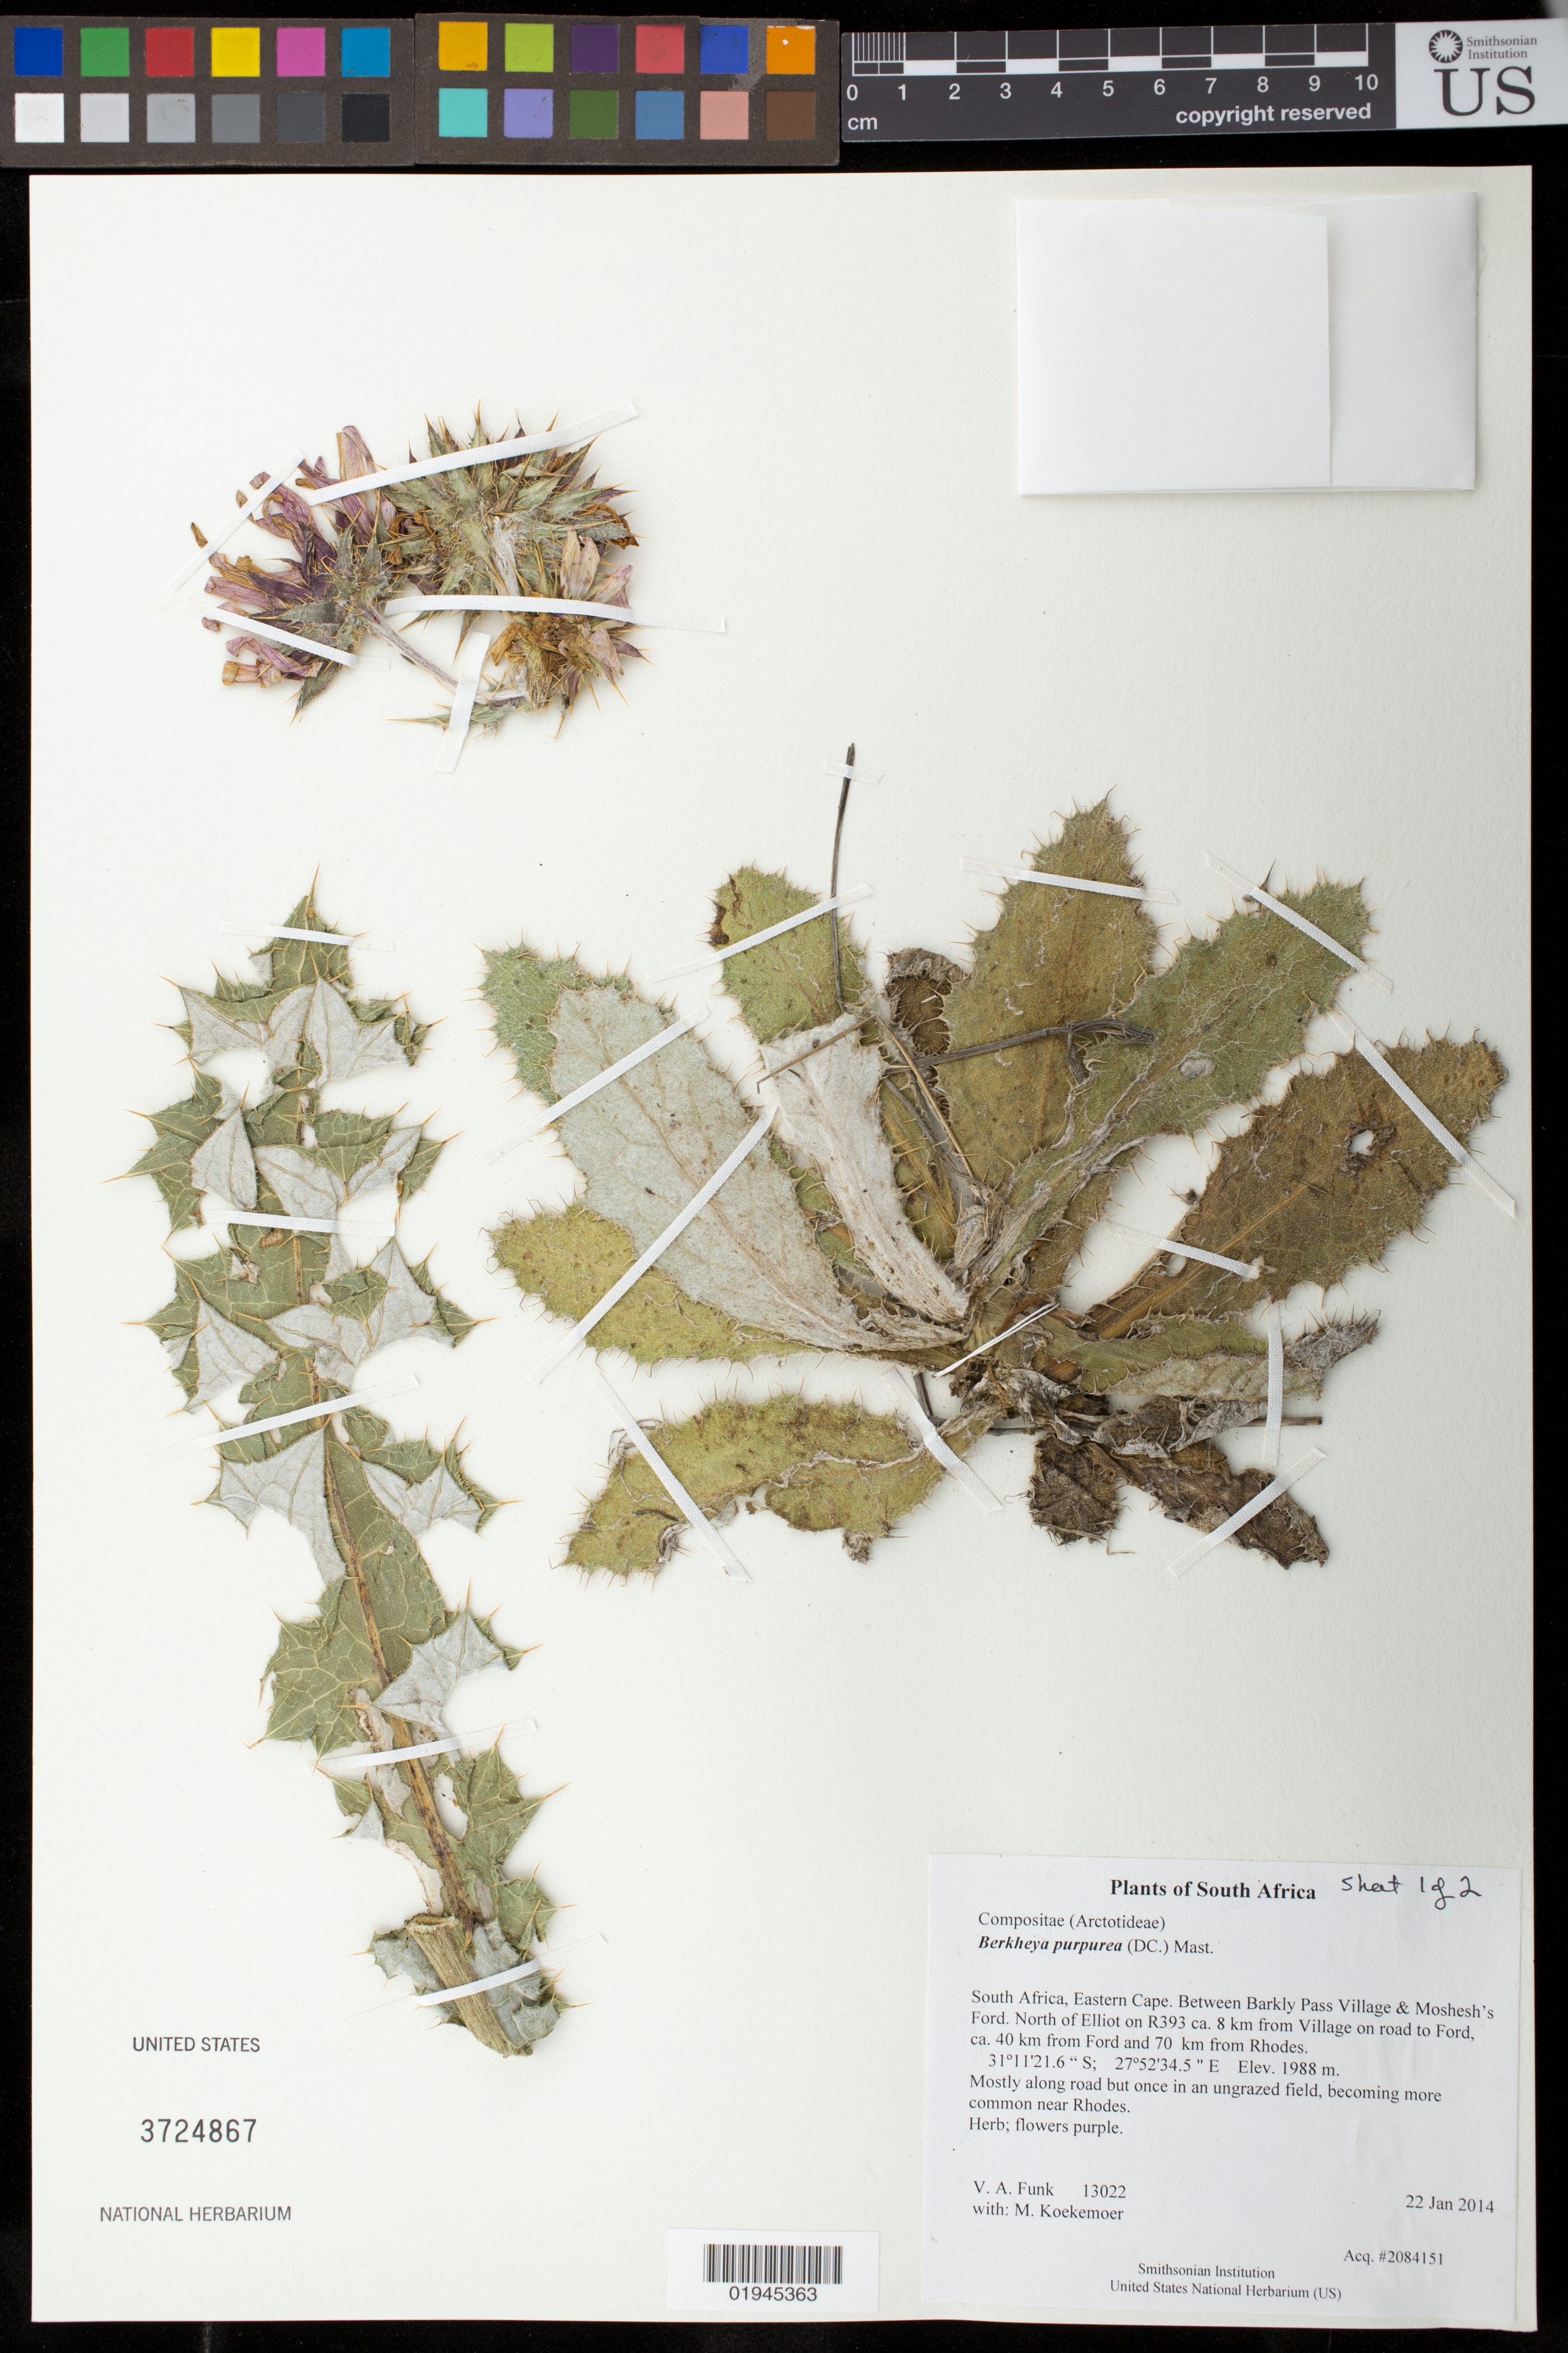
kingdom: Plantae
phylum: Tracheophyta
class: Magnoliopsida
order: Asterales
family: Asteraceae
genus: Berkheya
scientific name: Berkheya purpurea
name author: (DC.) Mast.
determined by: Koekemoer, M.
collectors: M. Koekemoer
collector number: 13022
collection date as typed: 22 Jan 2014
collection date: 2014-01-22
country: South Africa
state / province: Eastern Cape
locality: N of Elliot on R393 ca. 8 km from village on road toMoshesh's Ford, ca. 40 km from Ford and 70 km from Rhodes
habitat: Along road and in ungrazed fields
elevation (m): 1988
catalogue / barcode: US 3724867